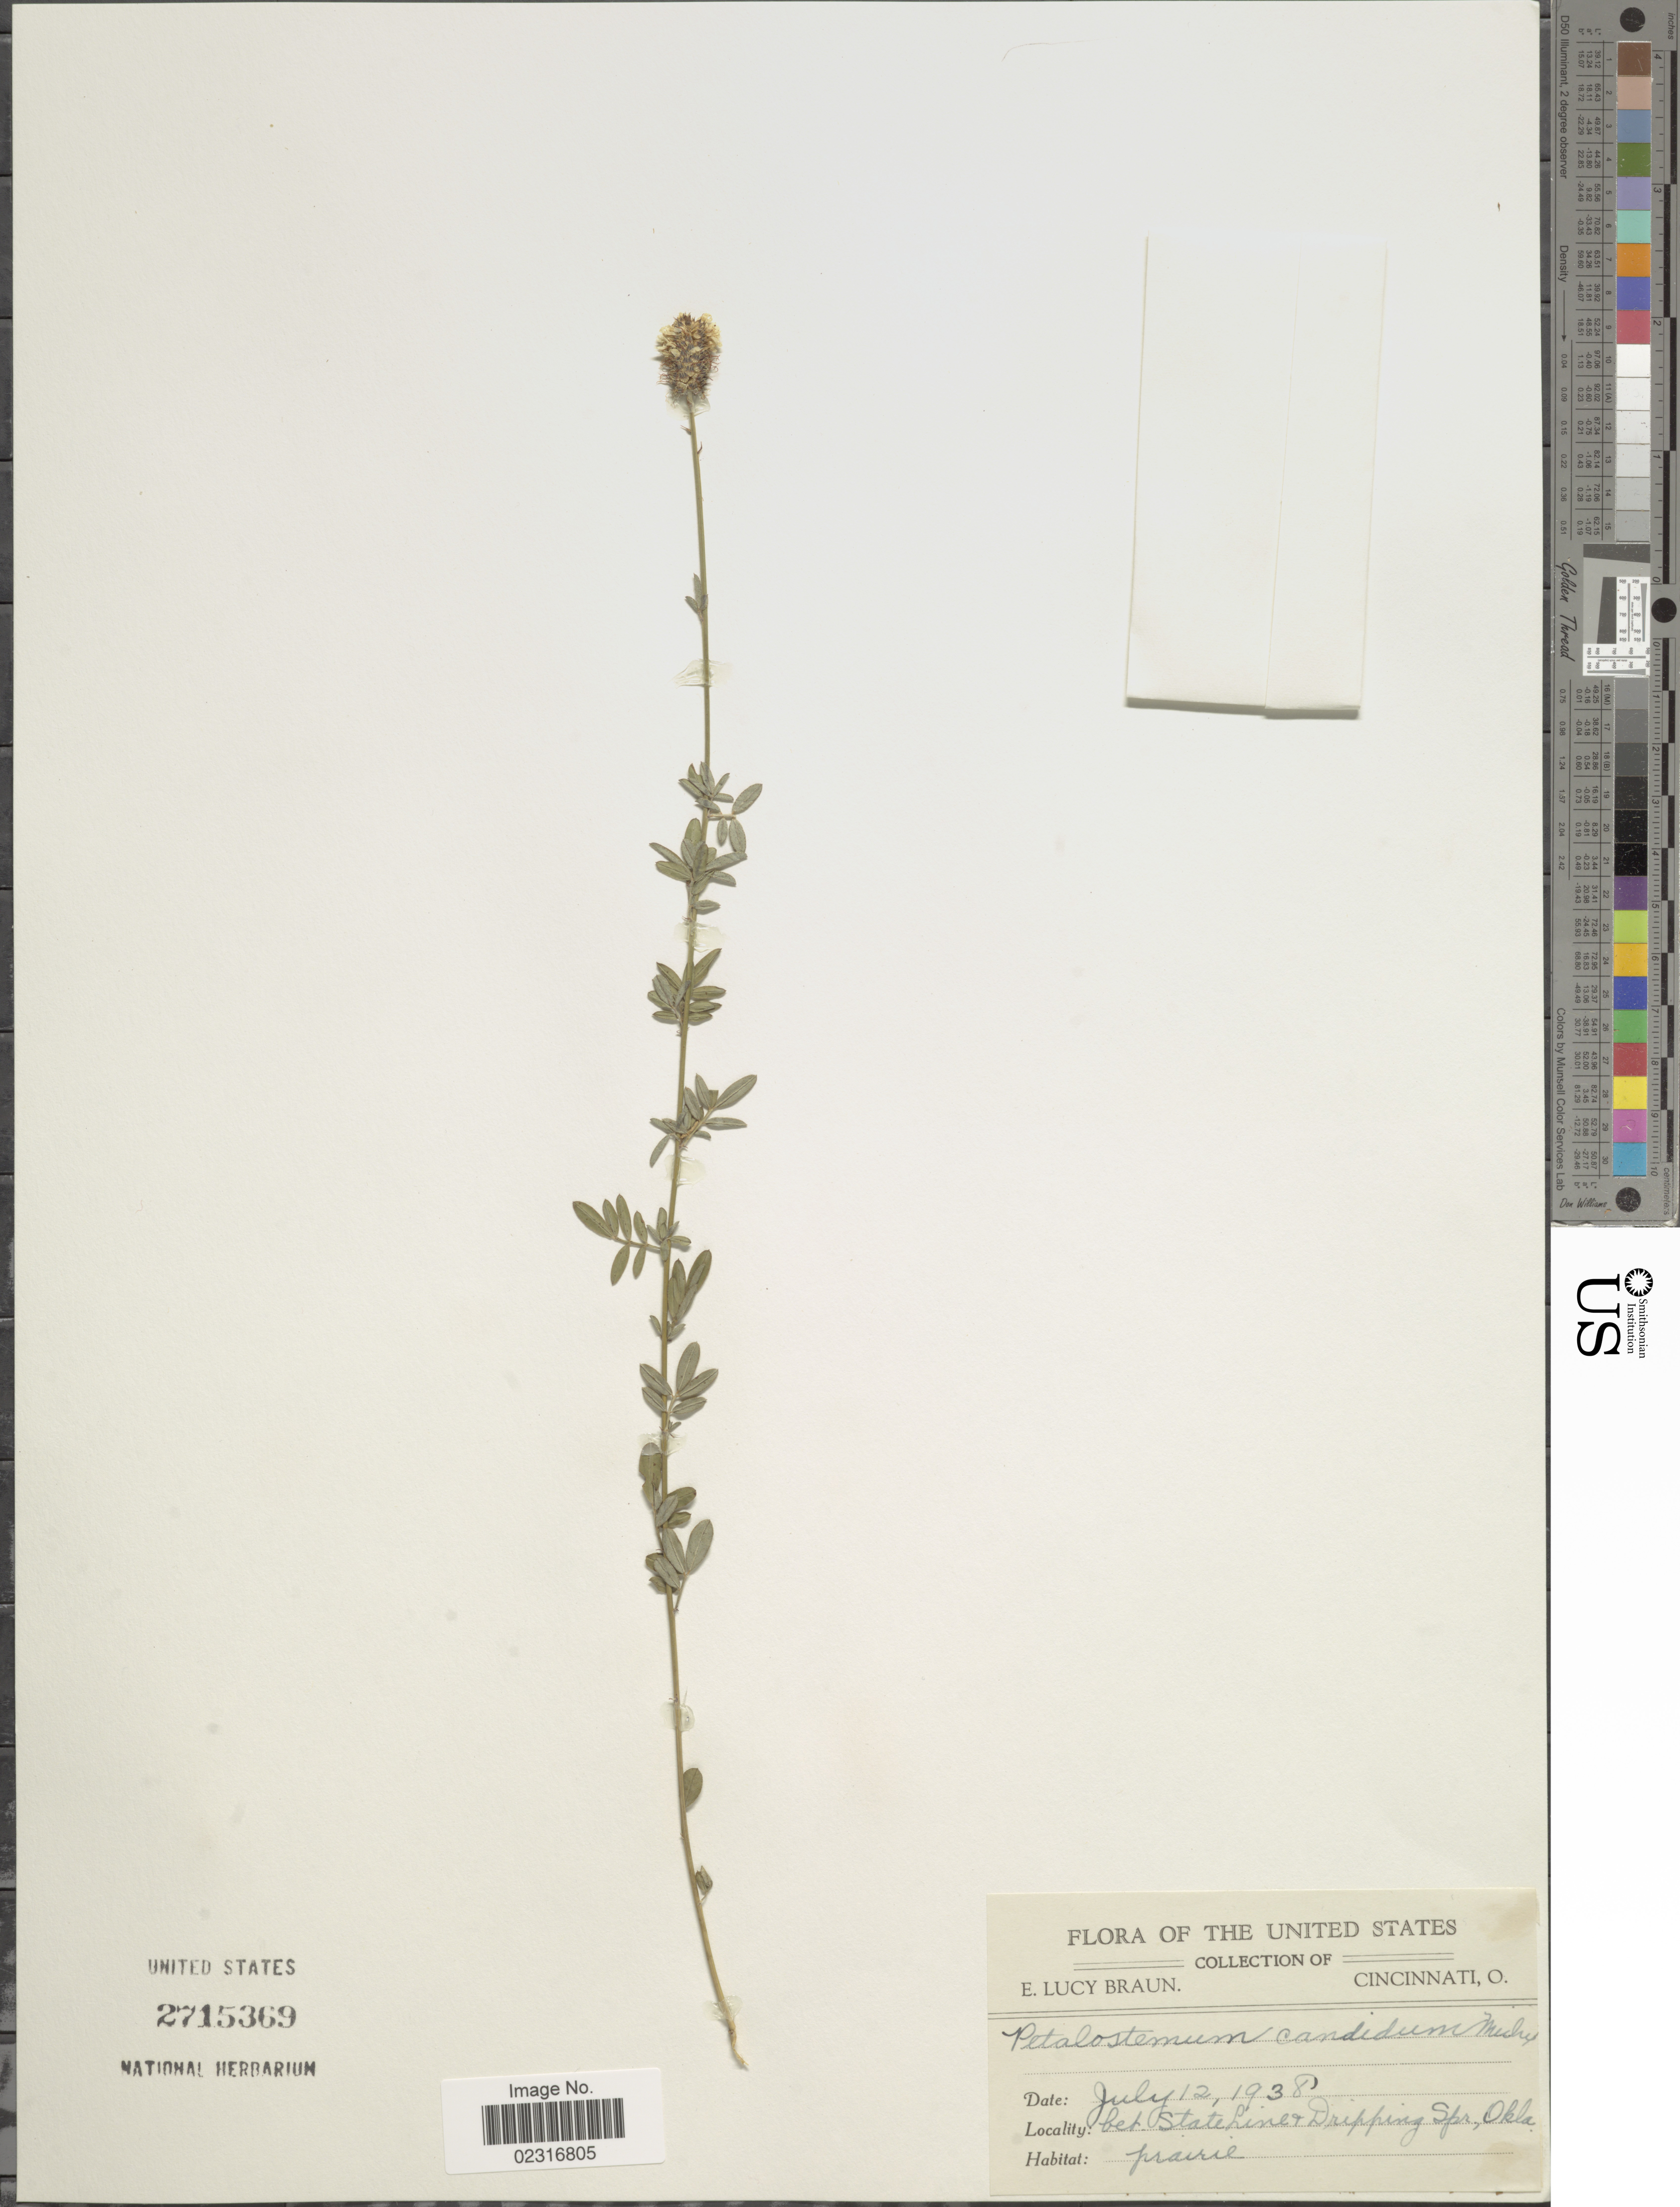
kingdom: Plantae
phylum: Tracheophyta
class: Magnoliopsida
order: Fabales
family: Fabaceae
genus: Dalea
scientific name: Dalea candida var. candida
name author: Michx. ex Willd.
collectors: E. L. Braun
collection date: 1938-07-12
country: United States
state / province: Oklahoma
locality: Bet State Liner & Dripping Spr., Okla.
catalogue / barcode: US 2715369